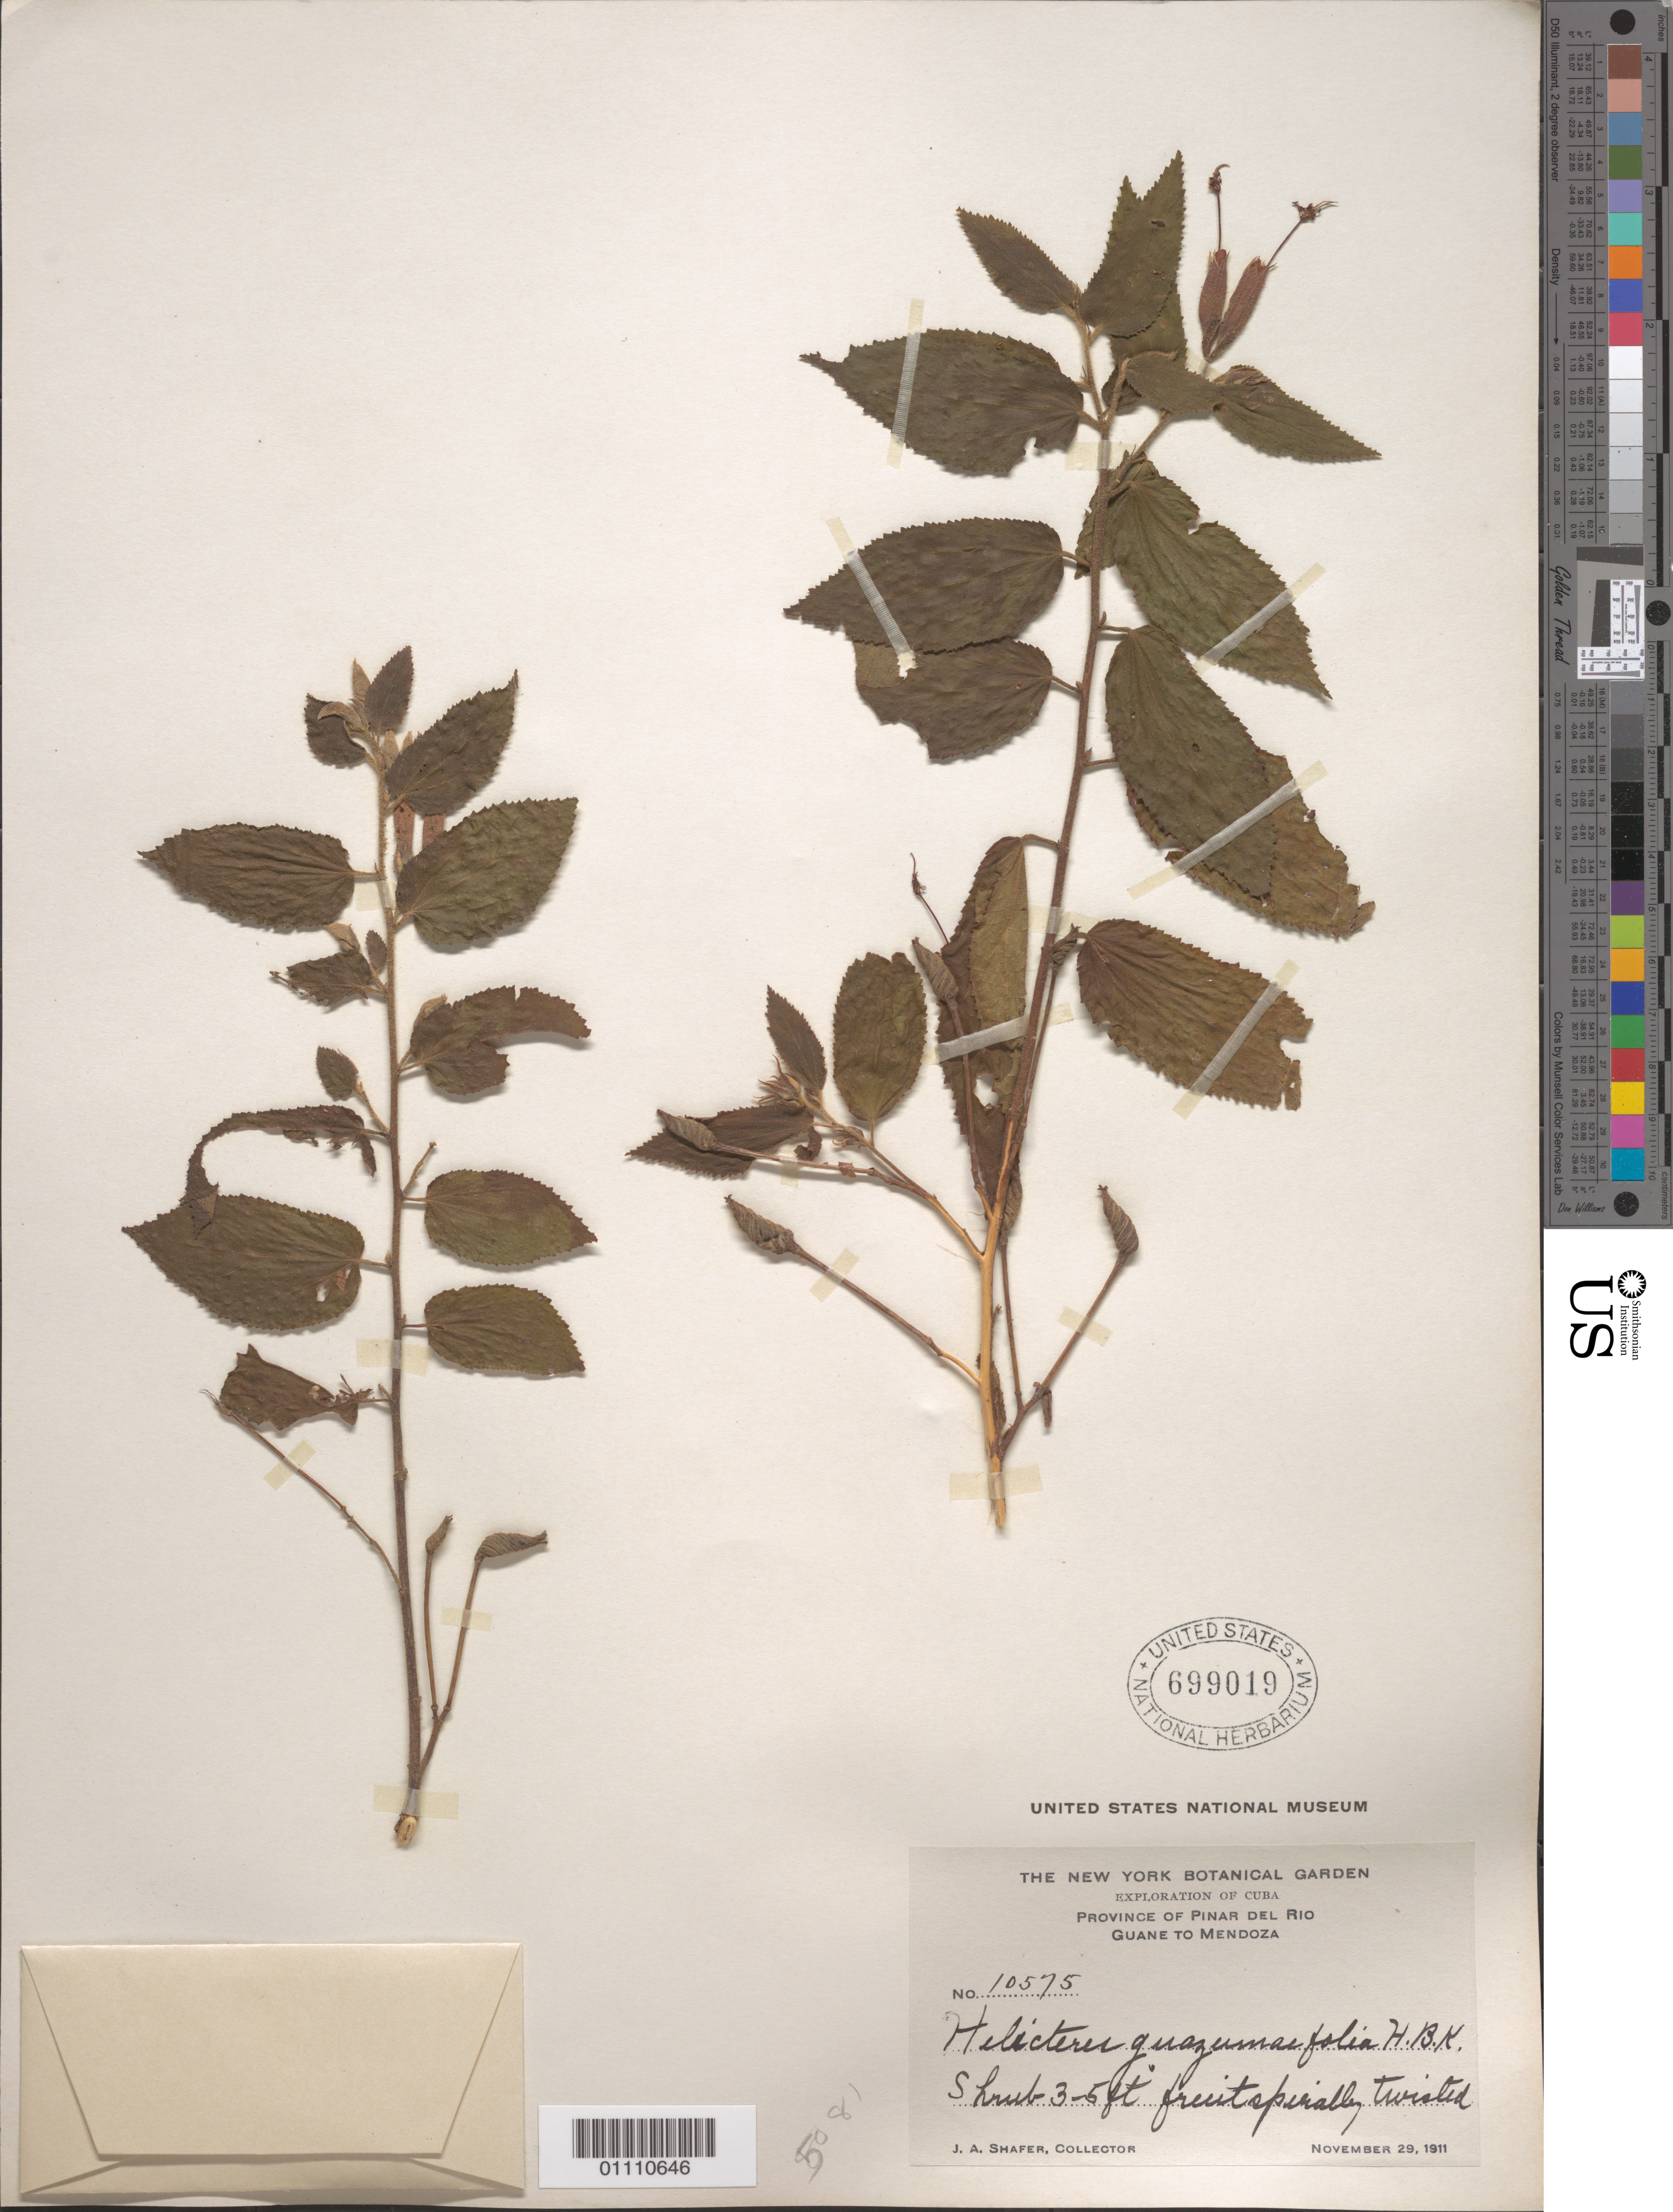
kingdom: Plantae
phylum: Tracheophyta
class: Magnoliopsida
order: Malvales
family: Malvaceae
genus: Helicteres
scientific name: Helicteres guazumifolia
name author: Kunth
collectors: J. A. Shafer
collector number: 10575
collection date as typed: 29 Nov 1911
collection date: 1911-11-29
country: Cuba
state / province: Pinar del Rio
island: Cuba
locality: Guane to Mendoza, Province of Pinar Del Rio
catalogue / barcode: US 699019